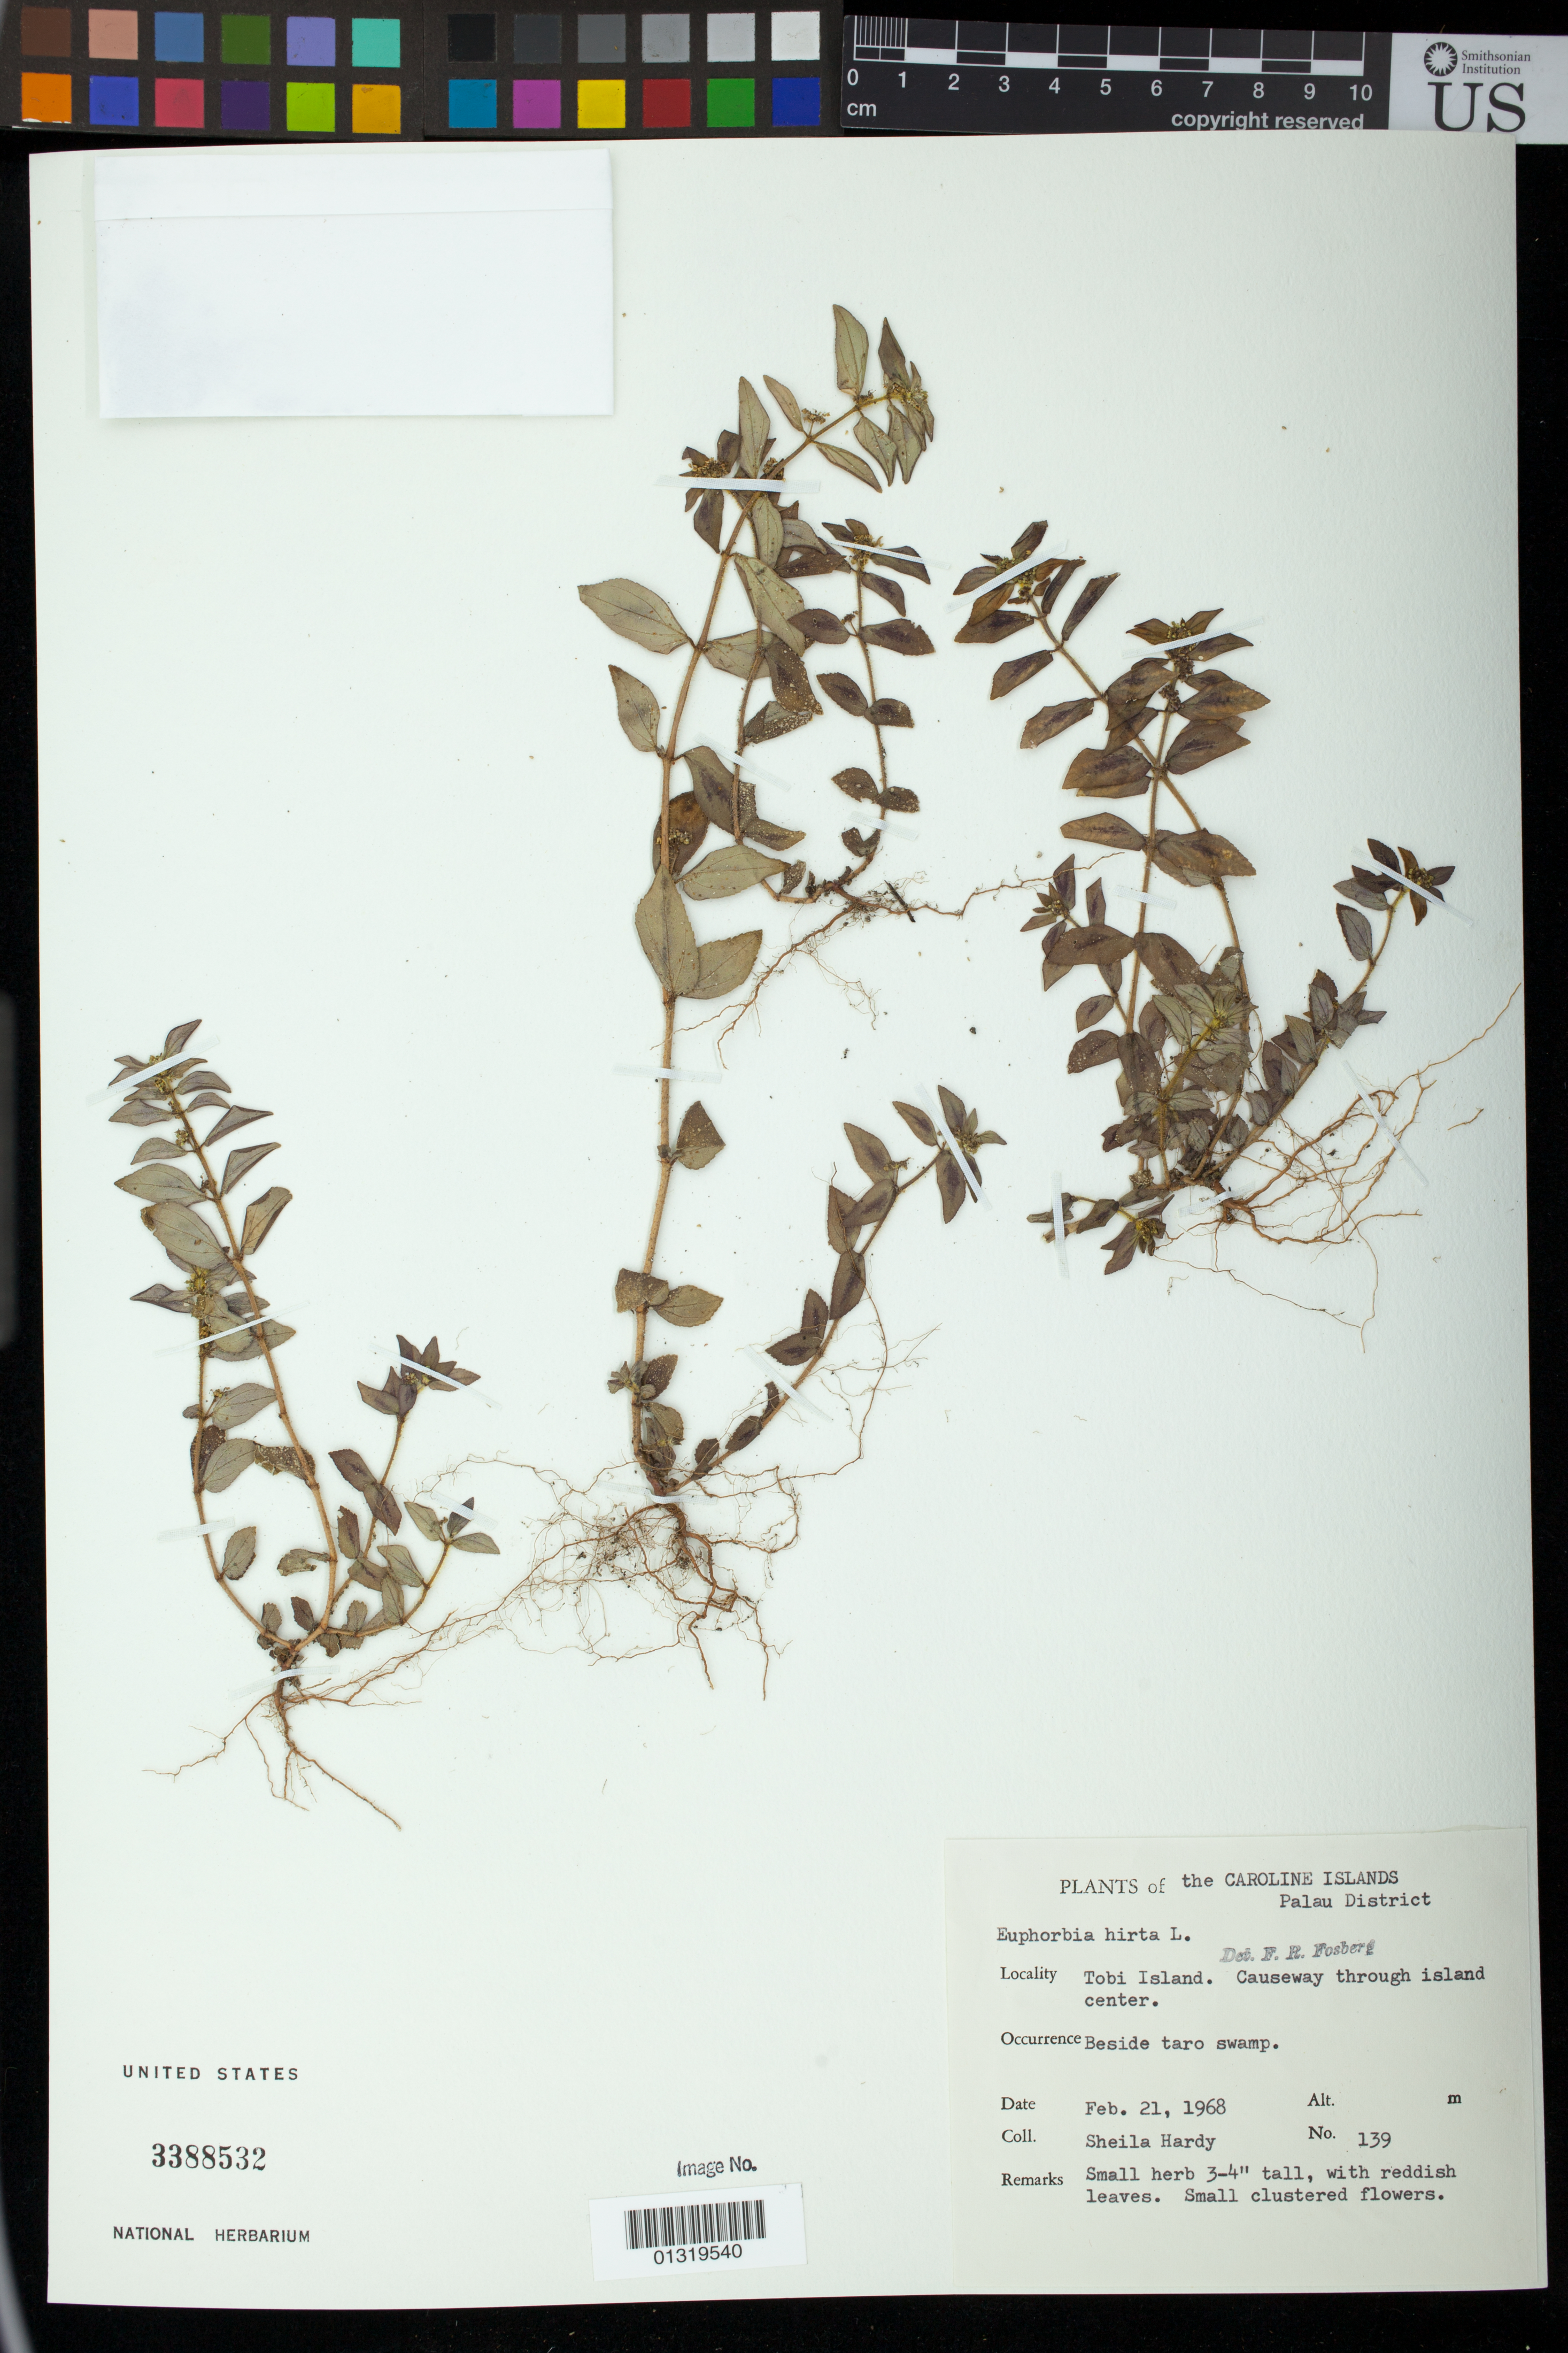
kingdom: Plantae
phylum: Tracheophyta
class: Magnoliopsida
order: Malpighiales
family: Euphorbiaceae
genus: Euphorbia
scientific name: Euphorbia hirta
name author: L.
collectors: S. Hardy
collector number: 139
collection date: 1968-02-21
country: Palau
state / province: Hatohobei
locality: Tobi Island. Causeway through island center.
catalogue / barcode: US 3388532